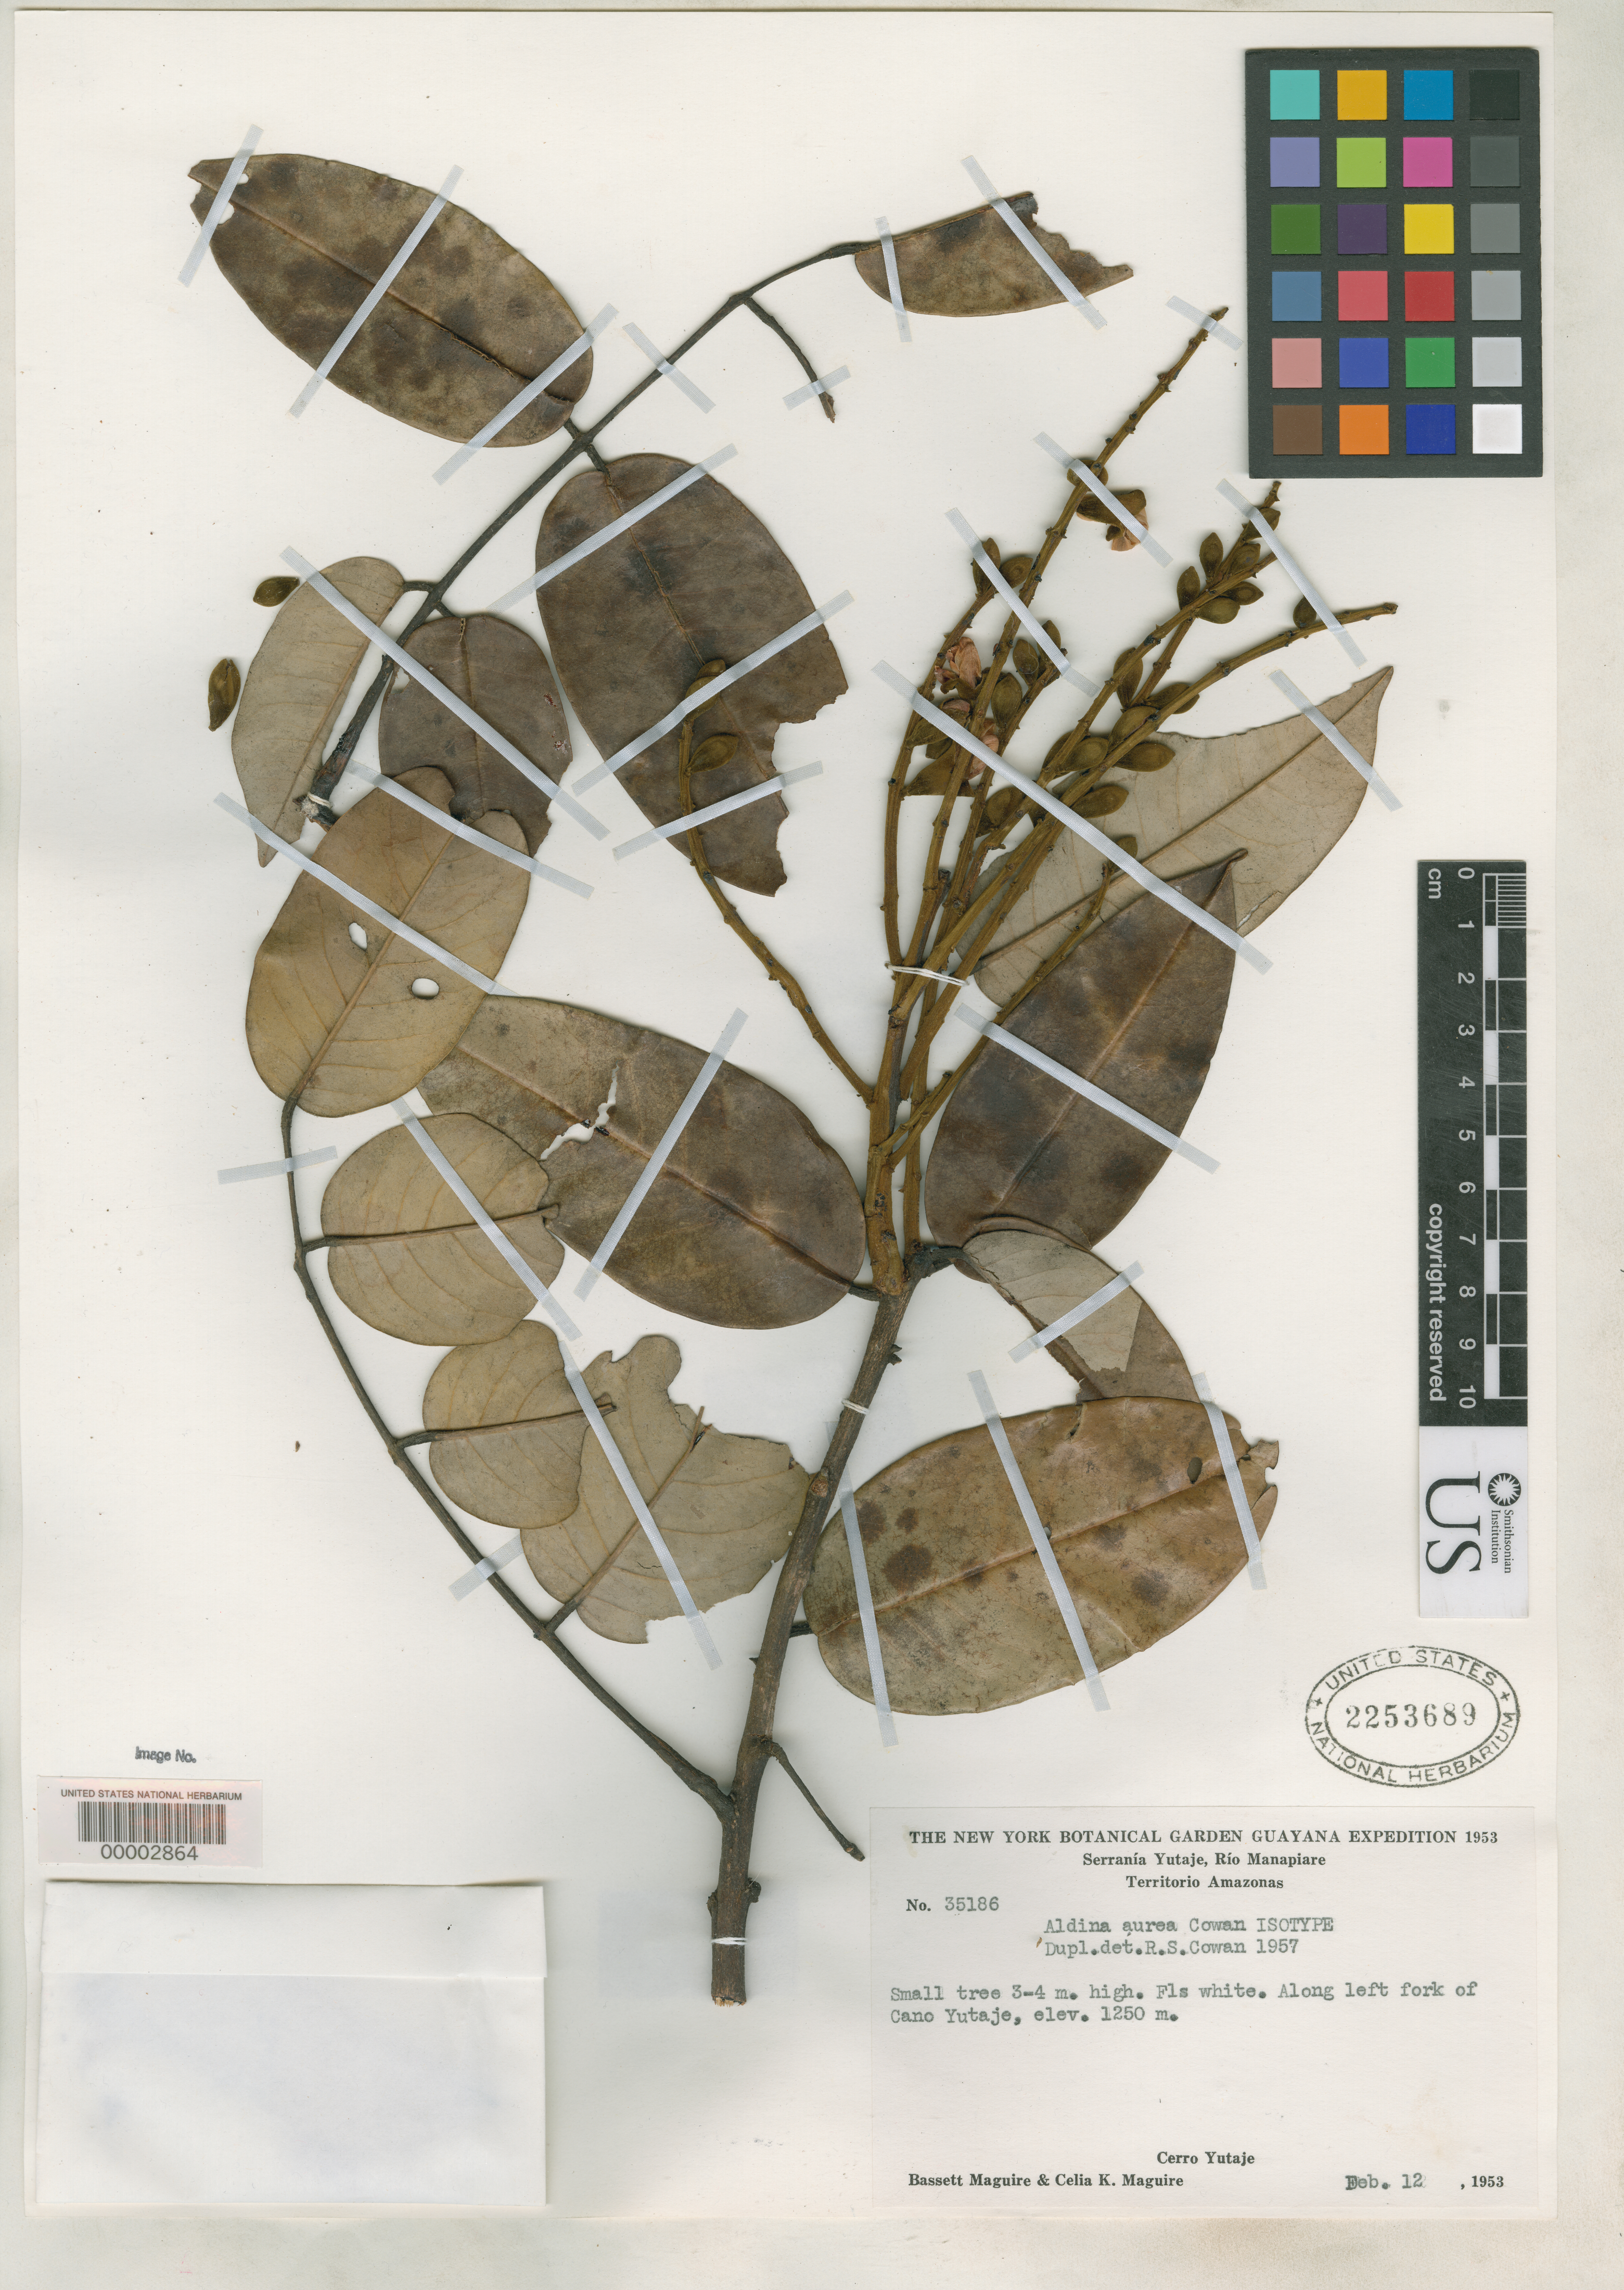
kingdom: Plantae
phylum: Tracheophyta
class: Magnoliopsida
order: Fabales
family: Fabaceae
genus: Aldina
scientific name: Aldina aurea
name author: R.S. Cowan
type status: Isotype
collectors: B. Maguire & C. K. Maguire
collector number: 35186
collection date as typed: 12 Feb 1953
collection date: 1953-02-12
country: Venezuela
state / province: Amazonas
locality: Along left fork of Cerro Yutaje, Serrania Yutaje, Rio Manapiare.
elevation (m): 1260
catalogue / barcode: US 2253689